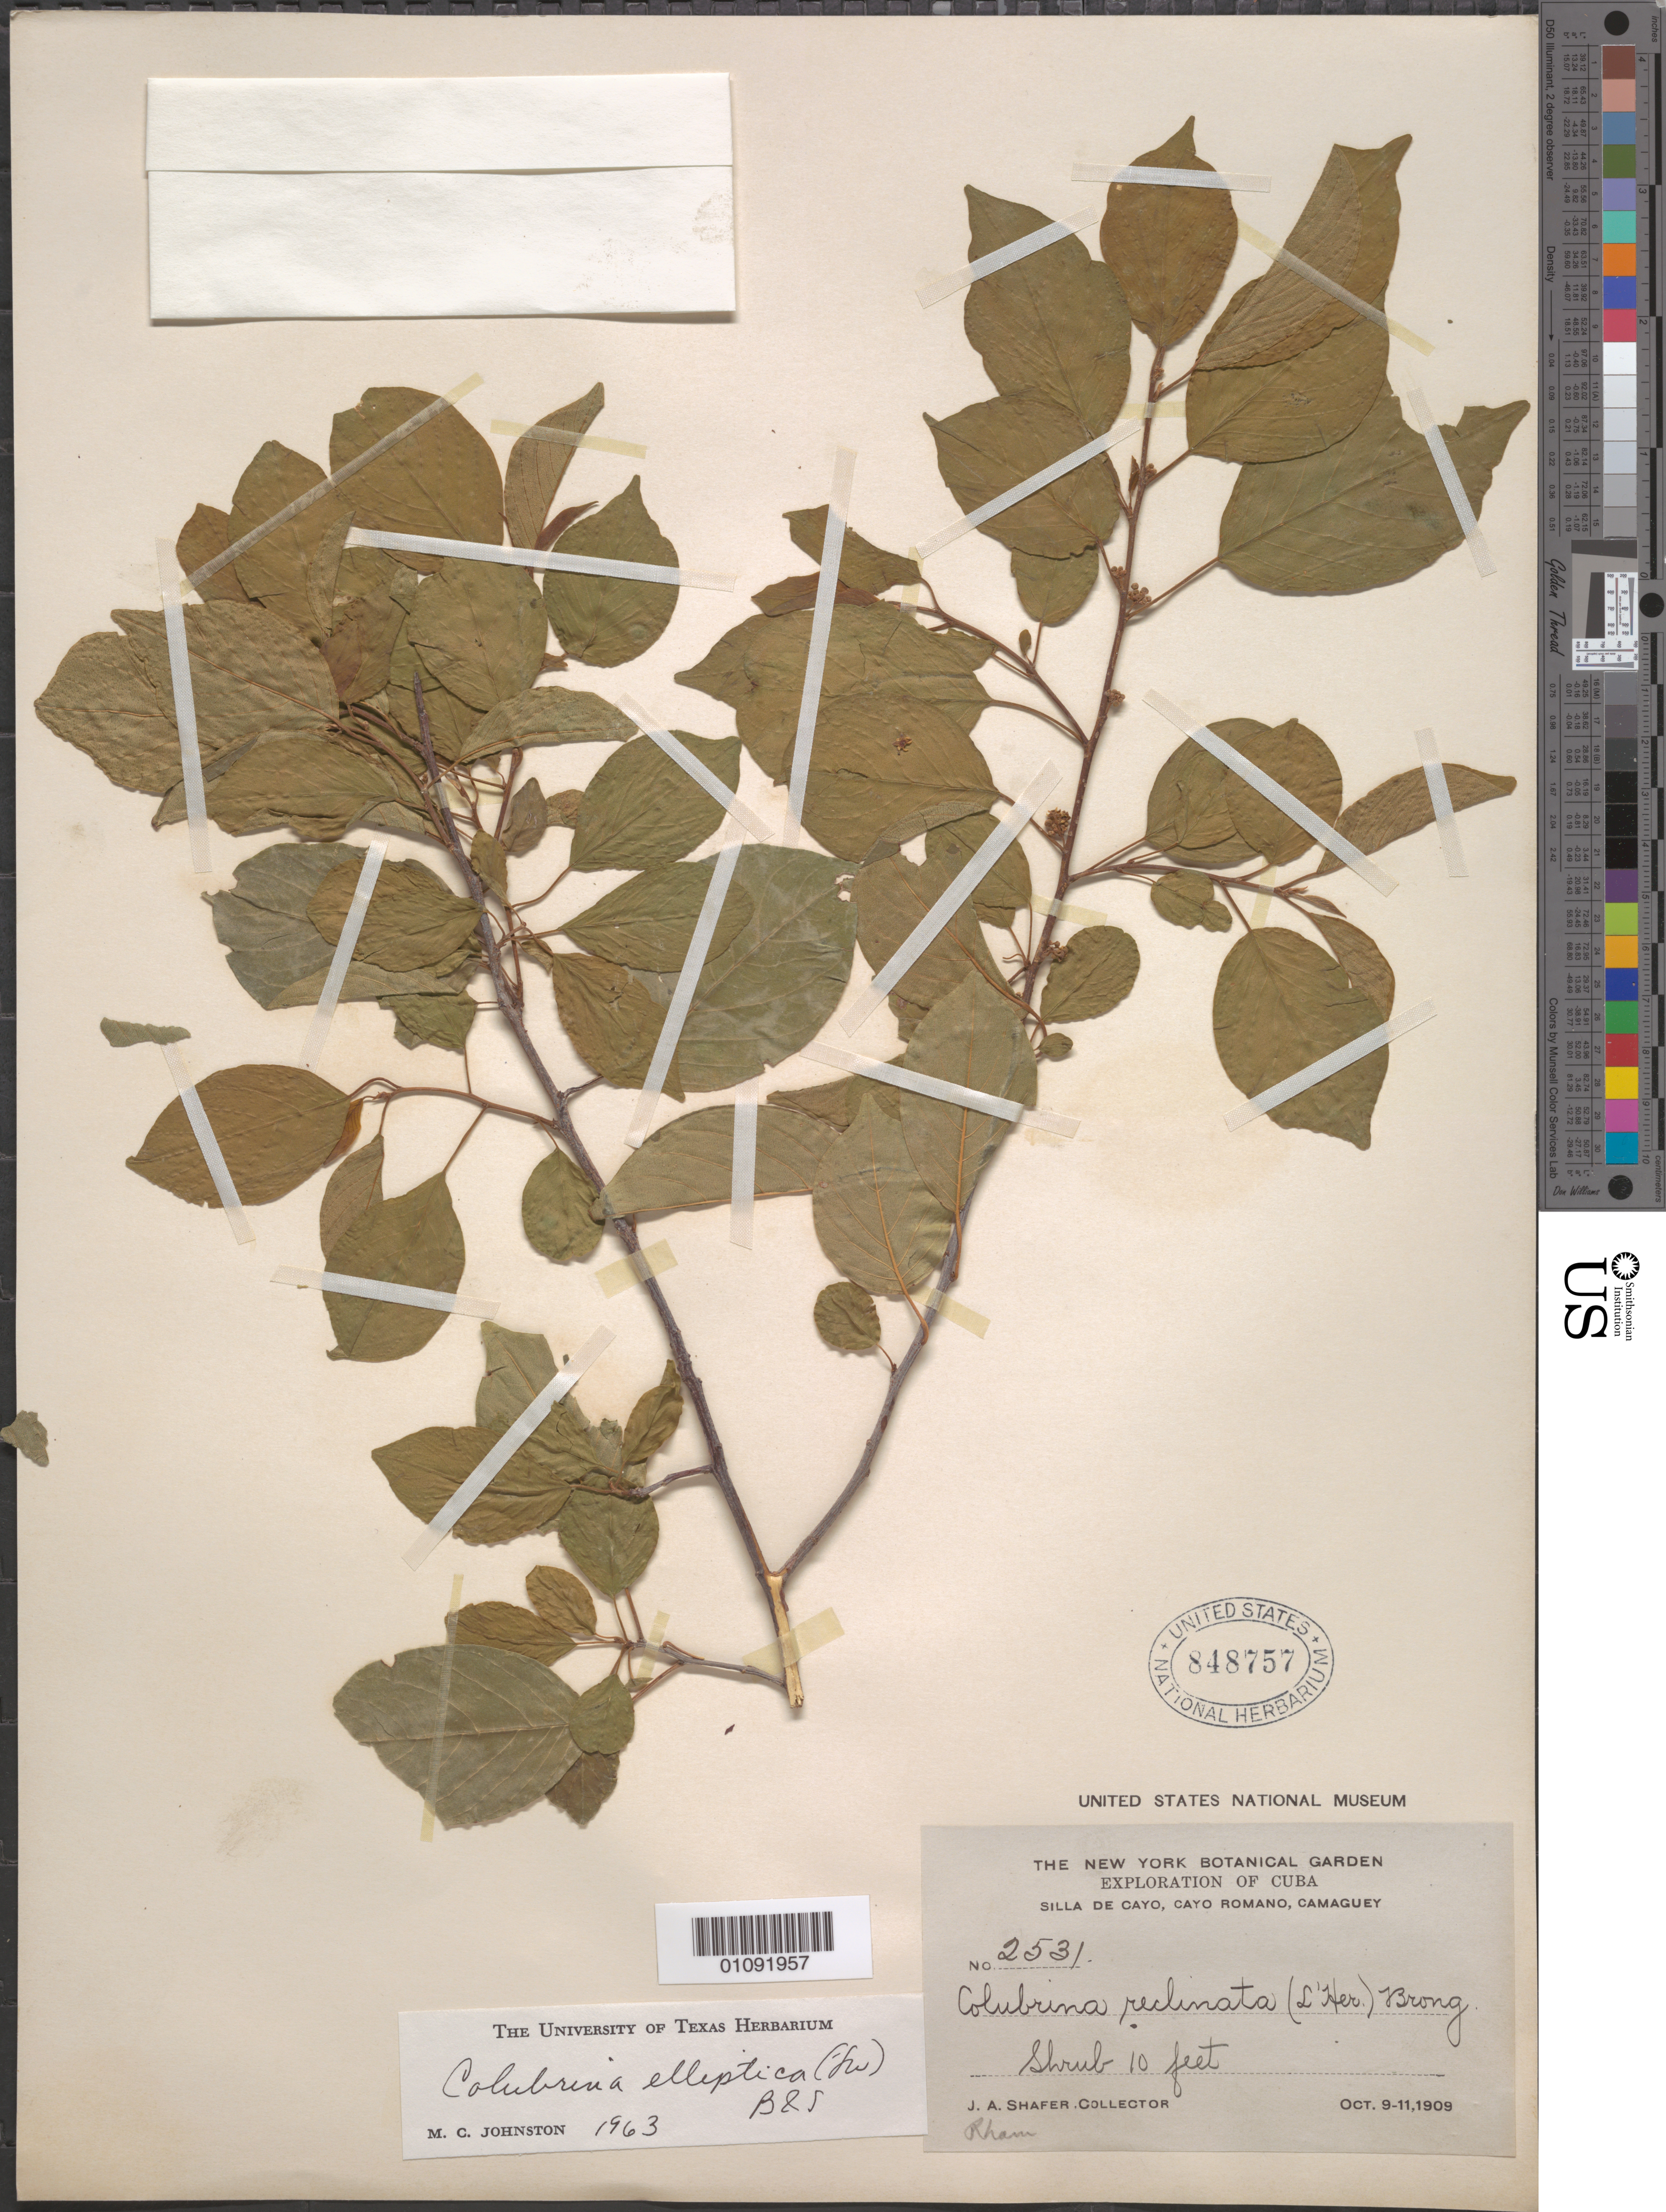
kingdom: Plantae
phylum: Tracheophyta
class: Magnoliopsida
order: Rosales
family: Rhamnaceae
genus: Colubrina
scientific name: Colubrina elliptica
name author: (Sw.) Brizicky & W.L. Stern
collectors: J. A. Shafer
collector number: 2531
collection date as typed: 09 Oct 1909 to 11 Oct 1909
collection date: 1909-10-09/1909-10-11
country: Cuba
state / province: Camagüey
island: Cuba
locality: Silla de Cayo, Cayo Romano, Camaguey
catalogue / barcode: US 848757